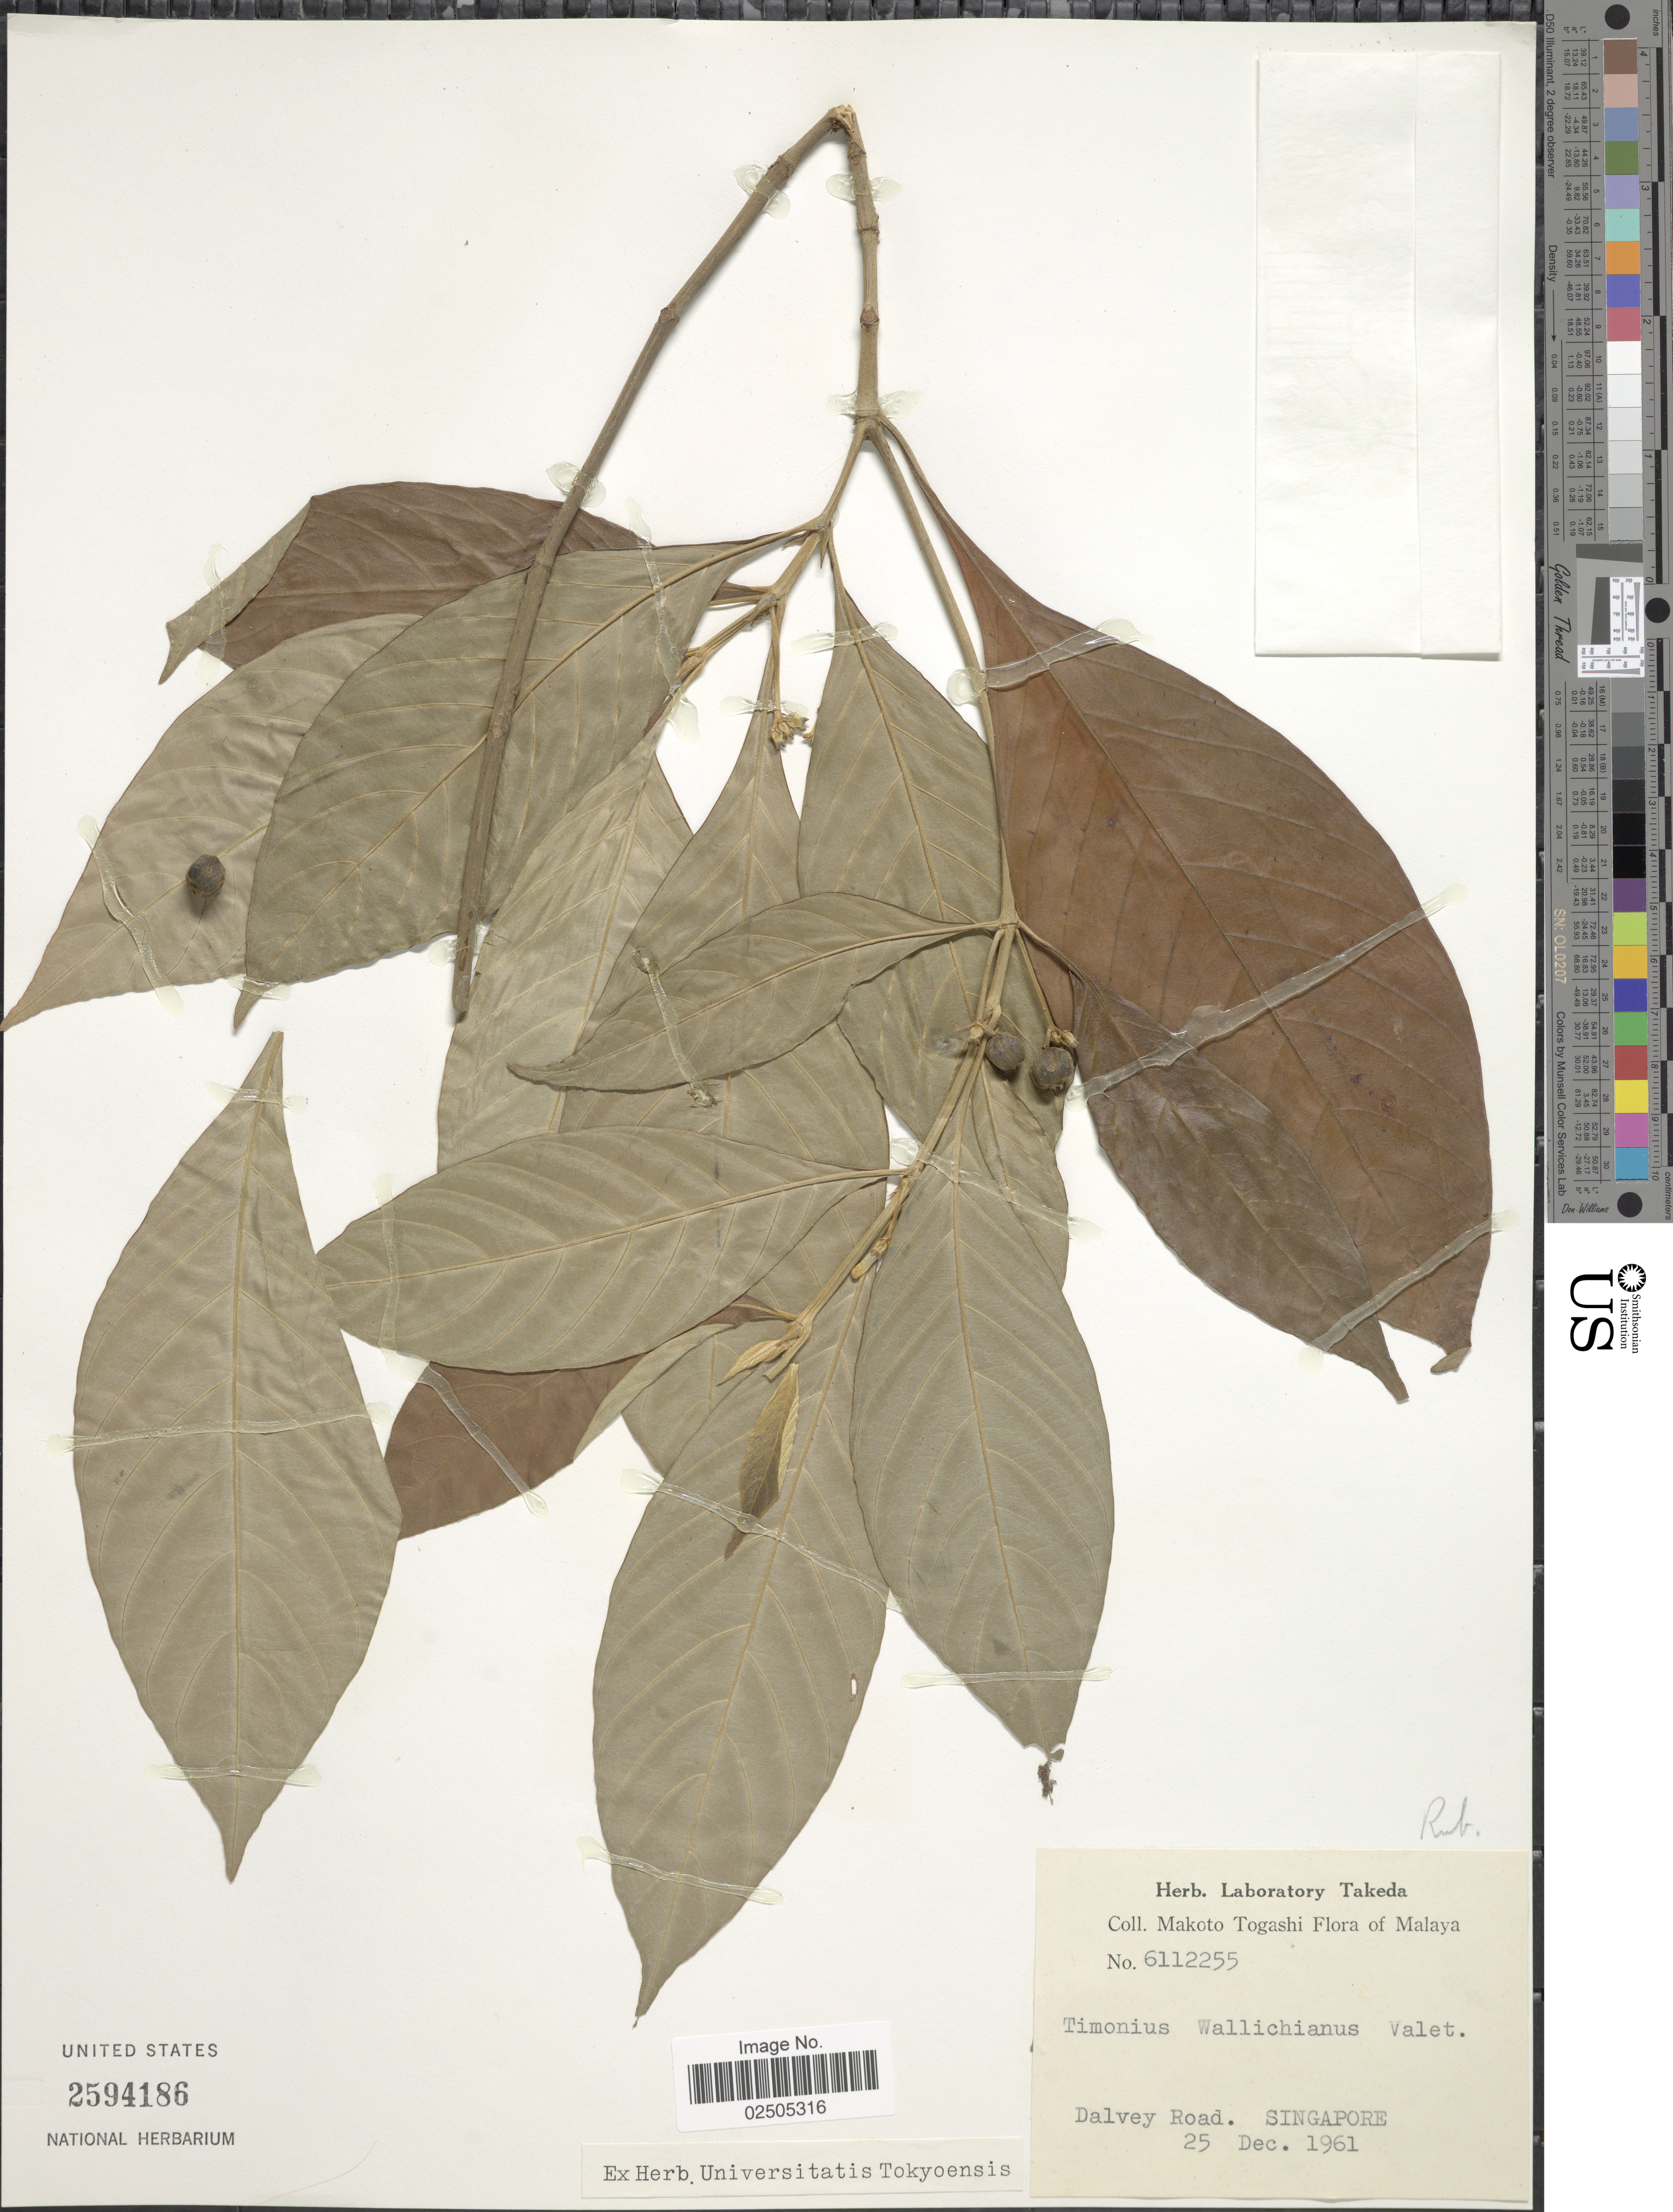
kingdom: Plantae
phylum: Tracheophyta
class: Magnoliopsida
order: Gentianales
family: Rubiaceae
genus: Timonius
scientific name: Timonius wallichianus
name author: Valeton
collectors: M. Togashi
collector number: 6112255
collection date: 1961-12-25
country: Singapore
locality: Malaya, Dalbey Road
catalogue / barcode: US 2594186